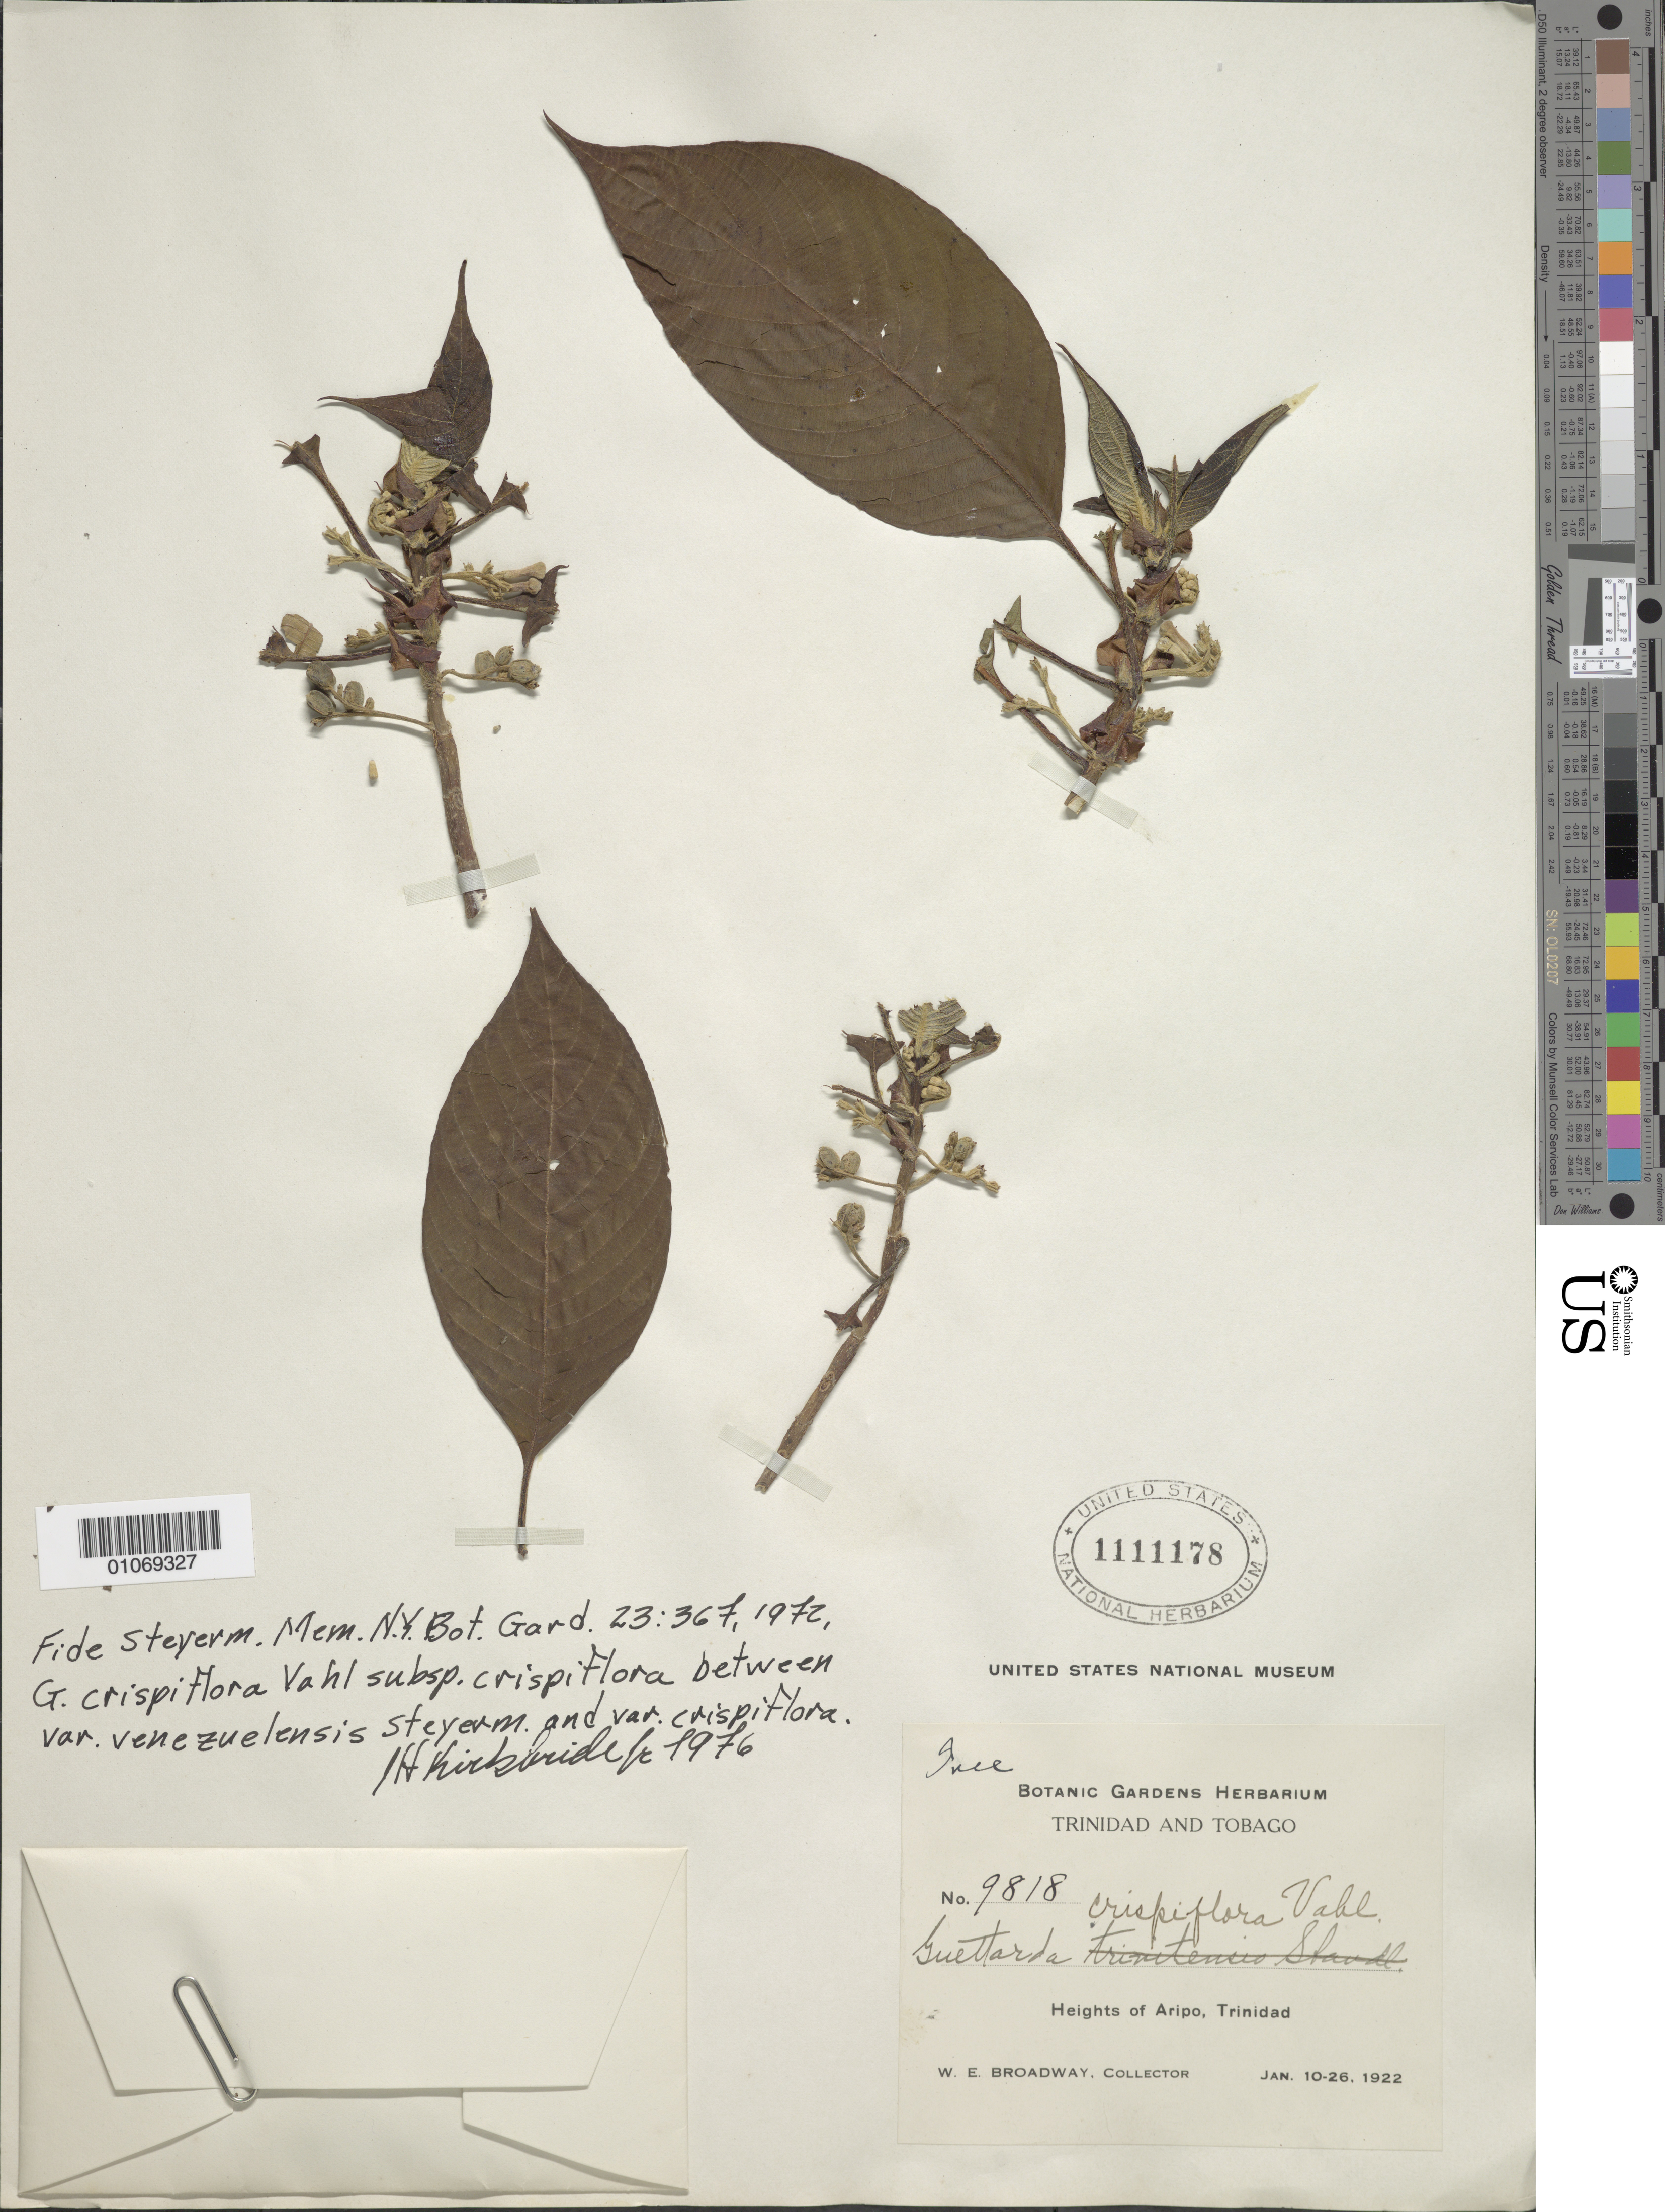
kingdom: Plantae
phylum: Tracheophyta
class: Magnoliopsida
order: Gentianales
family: Rubiaceae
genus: Guettarda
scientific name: Guettarda crispiflora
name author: Vahl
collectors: W. E. Broadway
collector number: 9818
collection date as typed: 10 Jan 1922 to 26 Jan 1922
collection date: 1922-01-10/1922-01-26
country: Trinidad and Tobago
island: Trinidad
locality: Heights of Aripo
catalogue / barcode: US 1111178